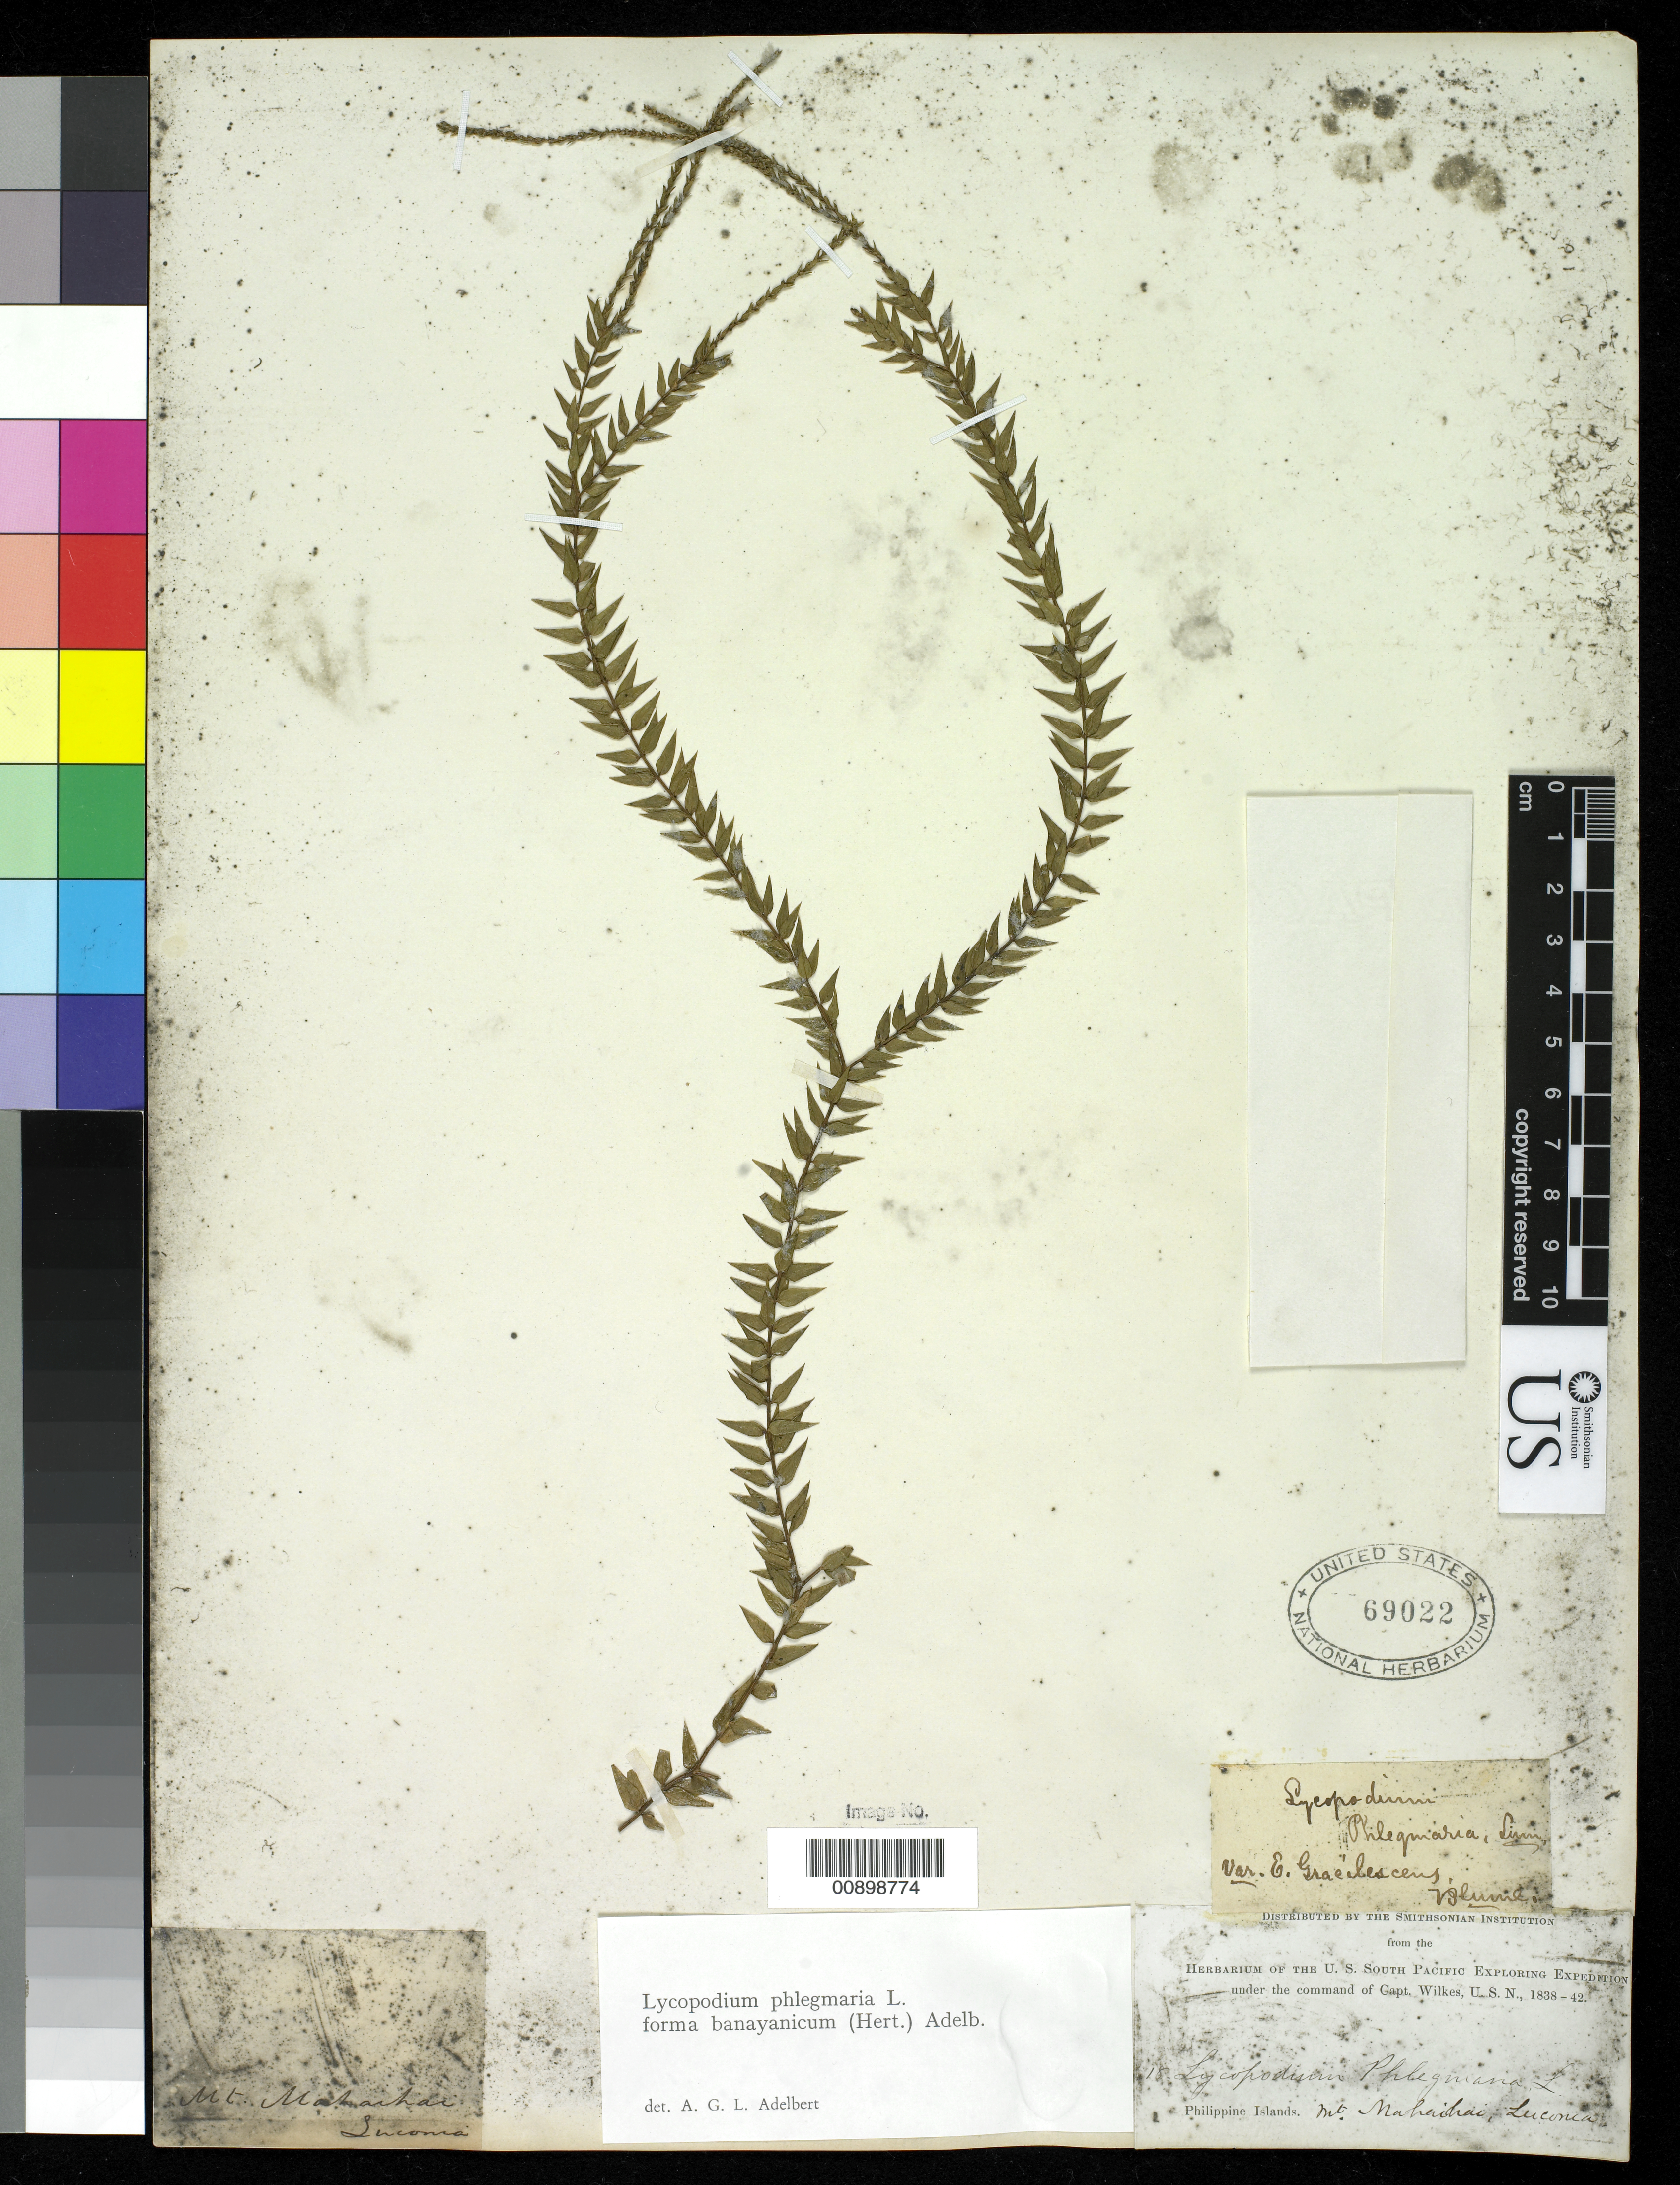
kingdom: Plantae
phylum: Tracheophyta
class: Lycopodiopsida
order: Lycopodiales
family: Lycopodiaceae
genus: Phlegmariurus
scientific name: Phlegmariurus banayanicus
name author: (Herter) A. R. Field & Bostock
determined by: Field, A. R.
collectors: Wilkes Explor. Exped.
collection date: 1838/1842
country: Philippines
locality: Mt Mahaihai Luconia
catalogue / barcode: US 69022